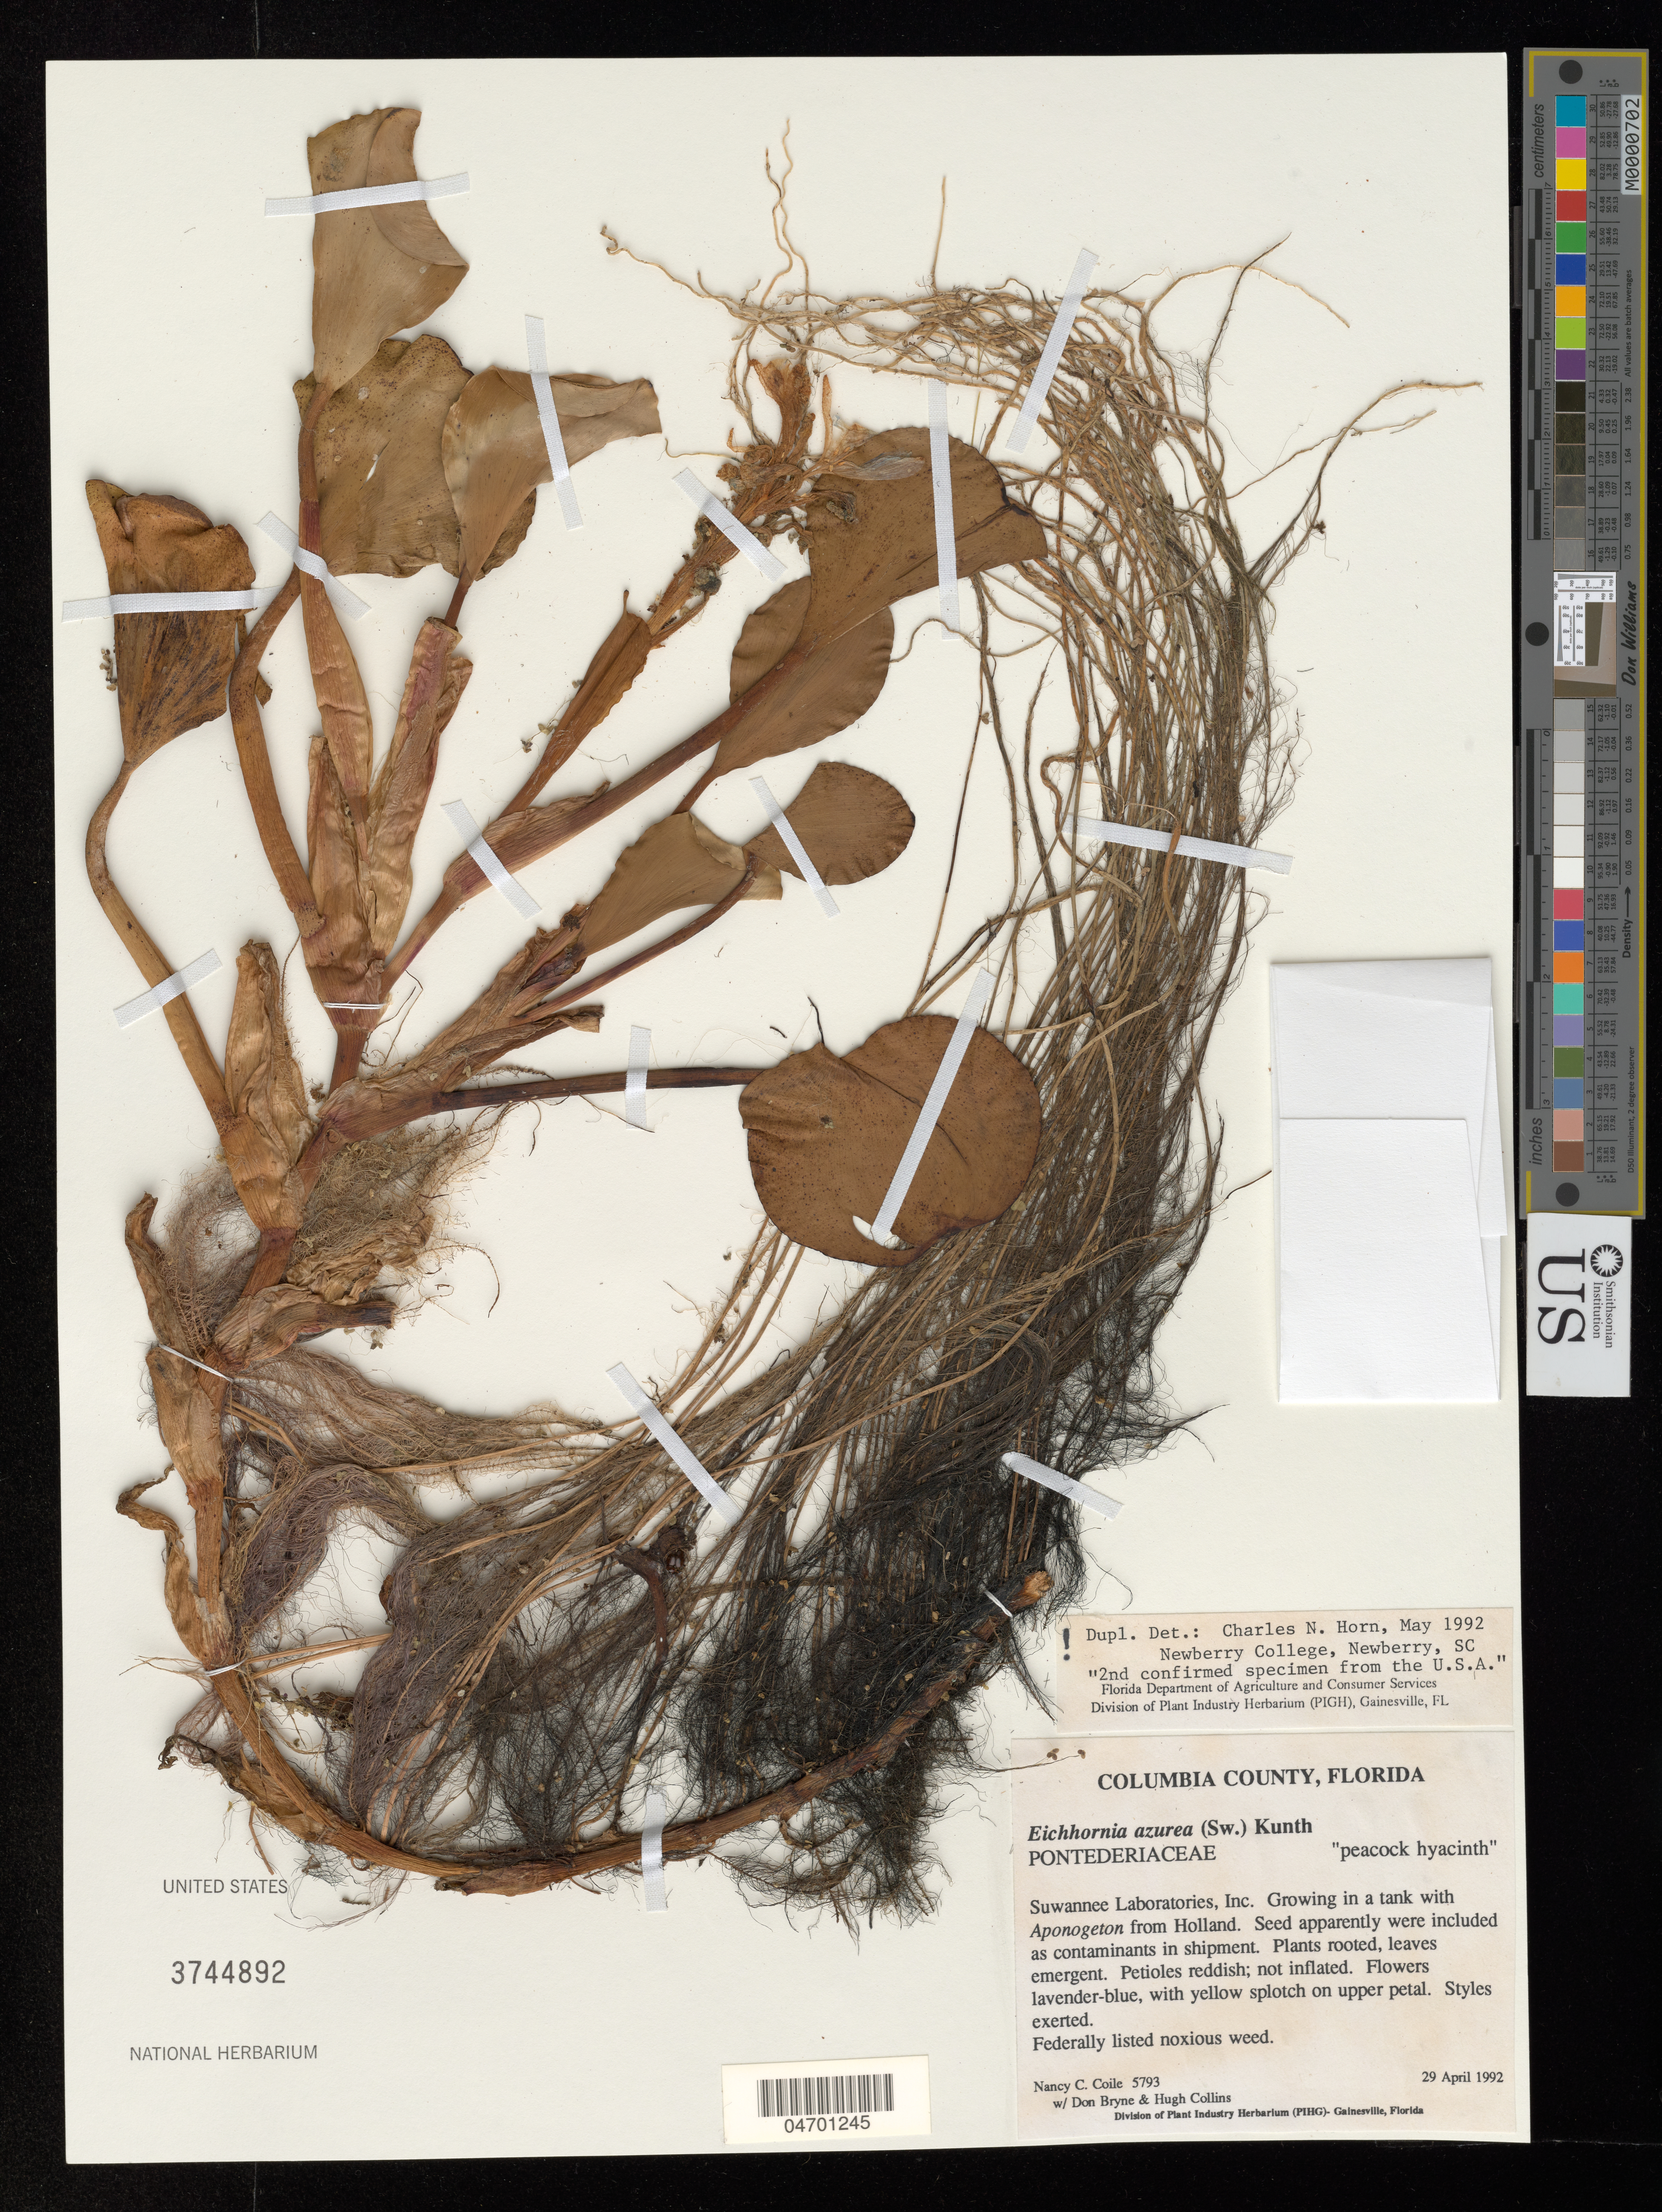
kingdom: Plantae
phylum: Tracheophyta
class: Liliopsida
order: Commelinales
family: Pontederiaceae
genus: Eichhornia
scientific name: Eichhornia azurea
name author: (Sw.) Kunth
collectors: N. C. Coile, D. Bryne & A. Louison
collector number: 5793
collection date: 1992-04-29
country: United States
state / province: Florida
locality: Columbia County. Suwannee Laboratories, Inc.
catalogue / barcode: US 3744892